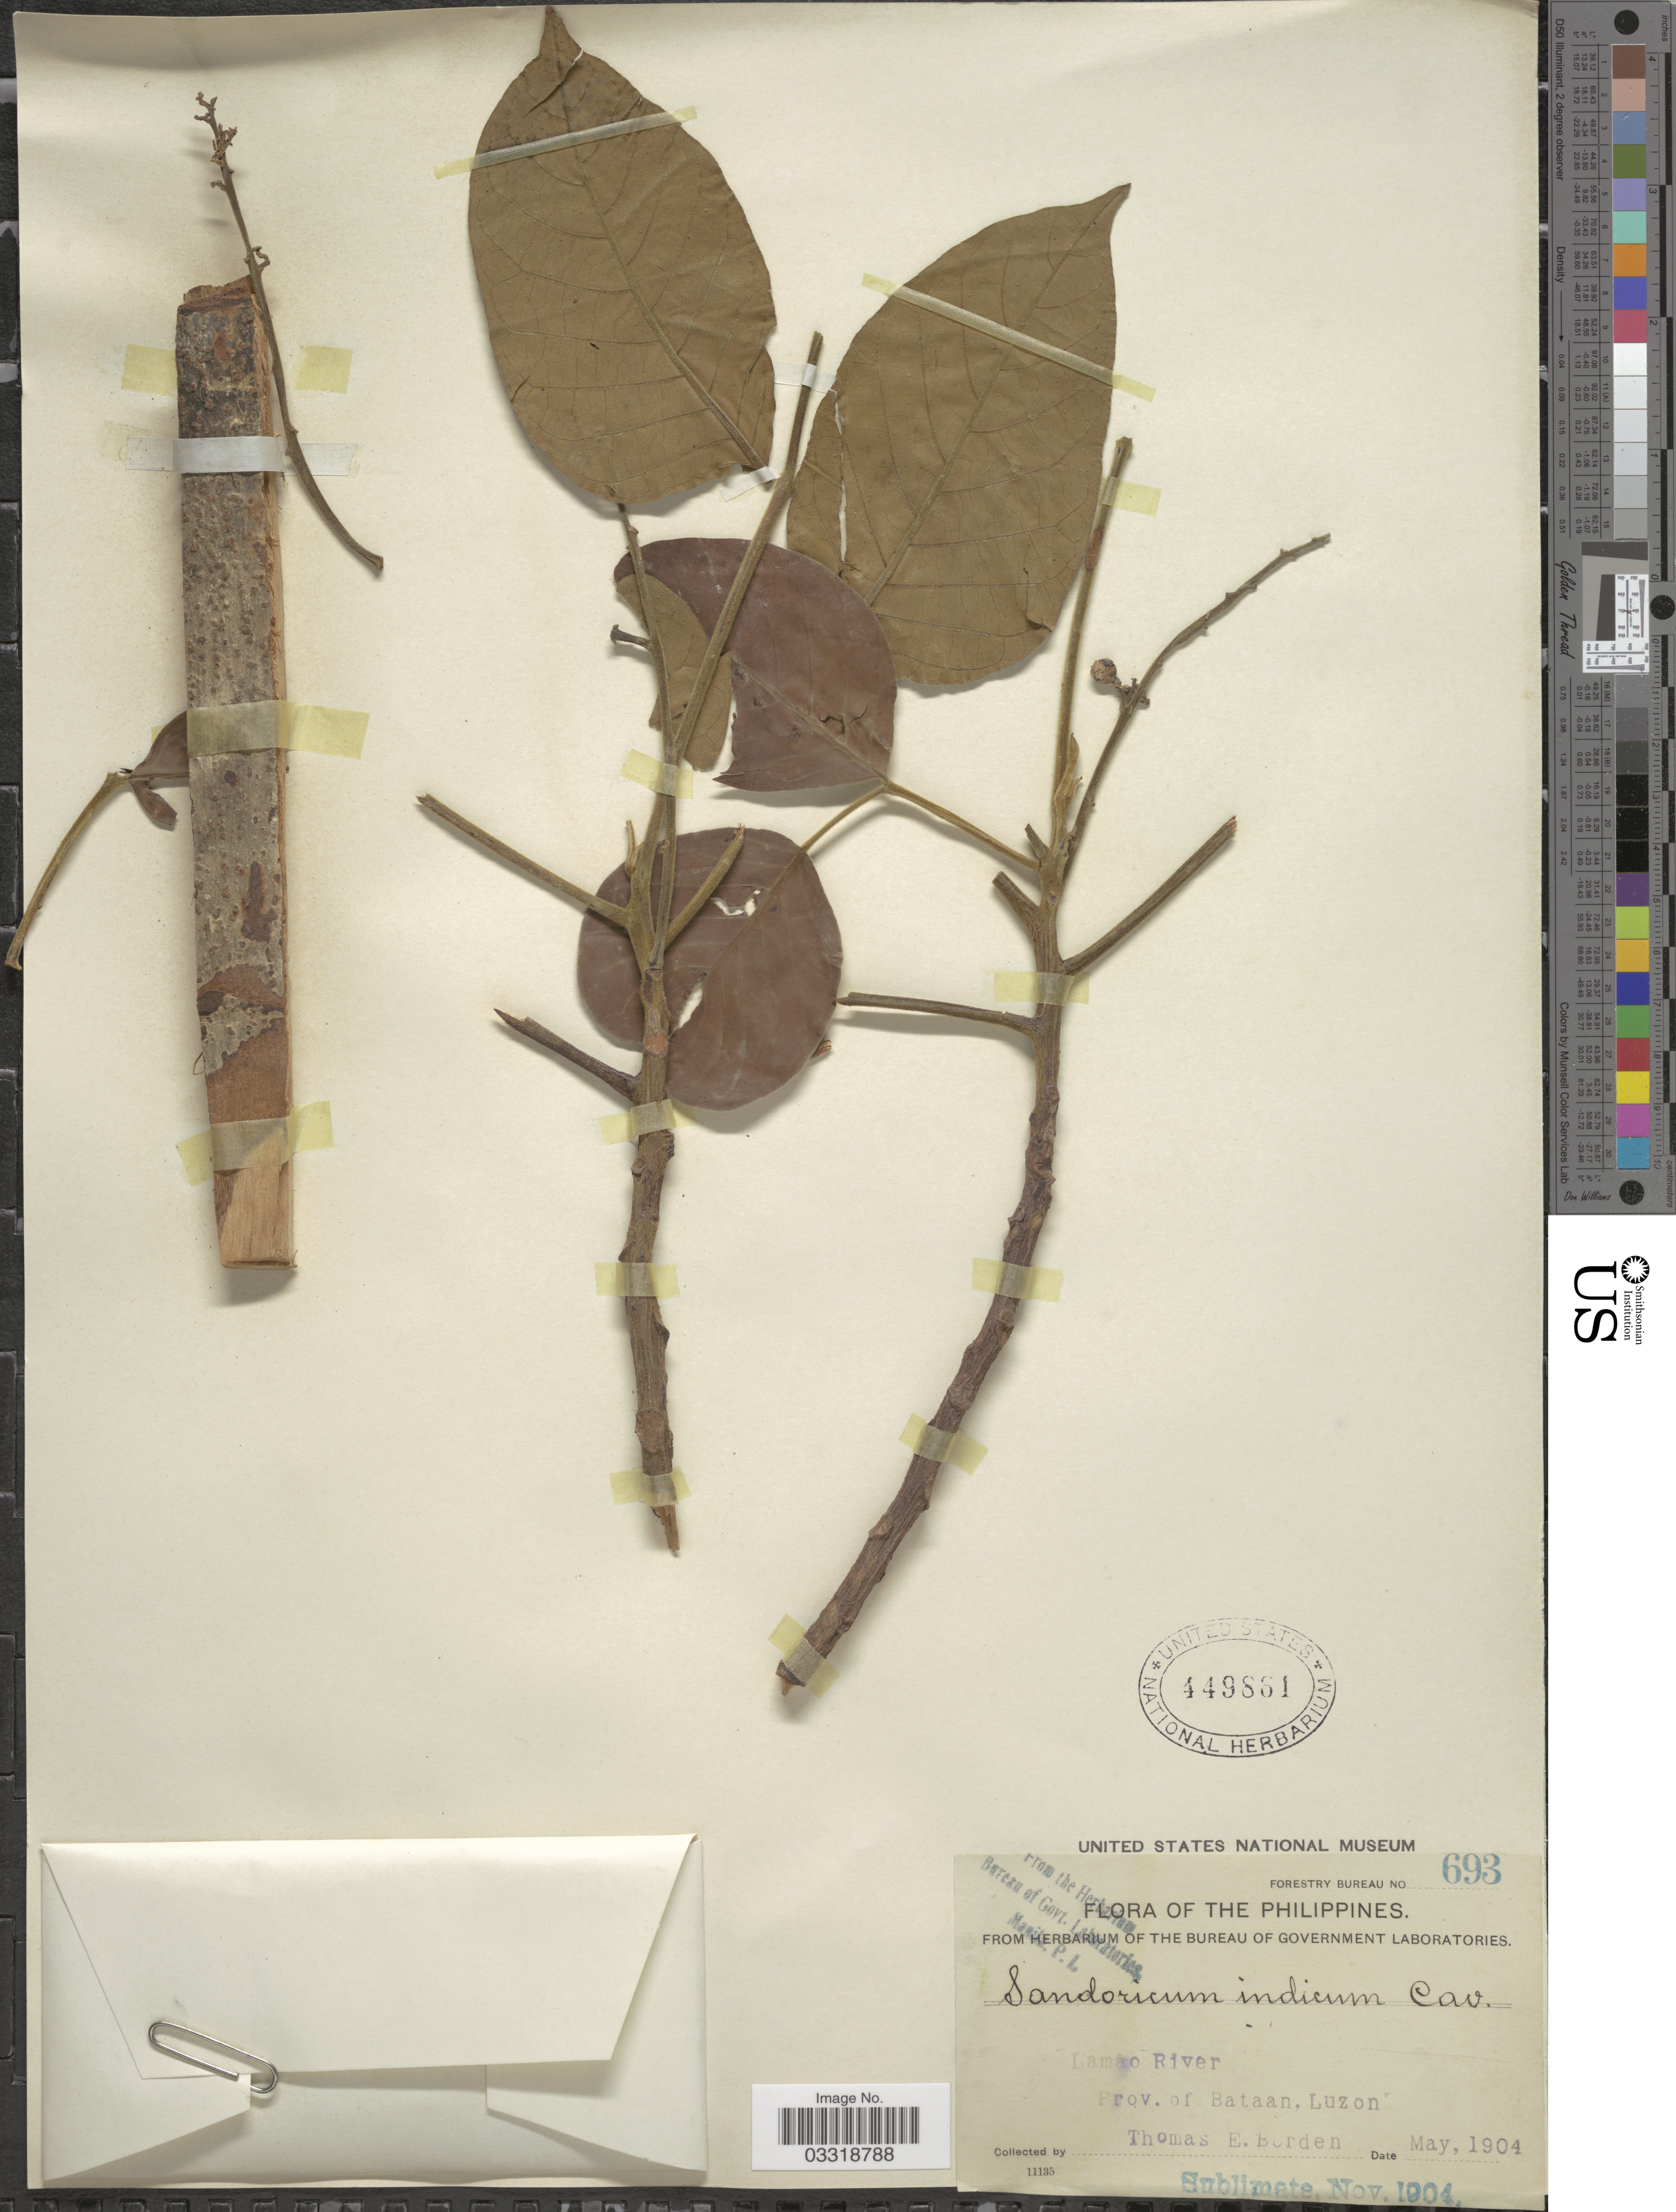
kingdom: Plantae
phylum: Tracheophyta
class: Magnoliopsida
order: Sapindales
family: Meliaceae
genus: Sandoricum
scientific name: Sandoricum koetjape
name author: (Burm. f.) Merr.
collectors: T. E. Borden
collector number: Forestry Bureau 693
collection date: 1904-05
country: Philippines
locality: Lamao River, Prov. of Bataan, Luzon.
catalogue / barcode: US 449861